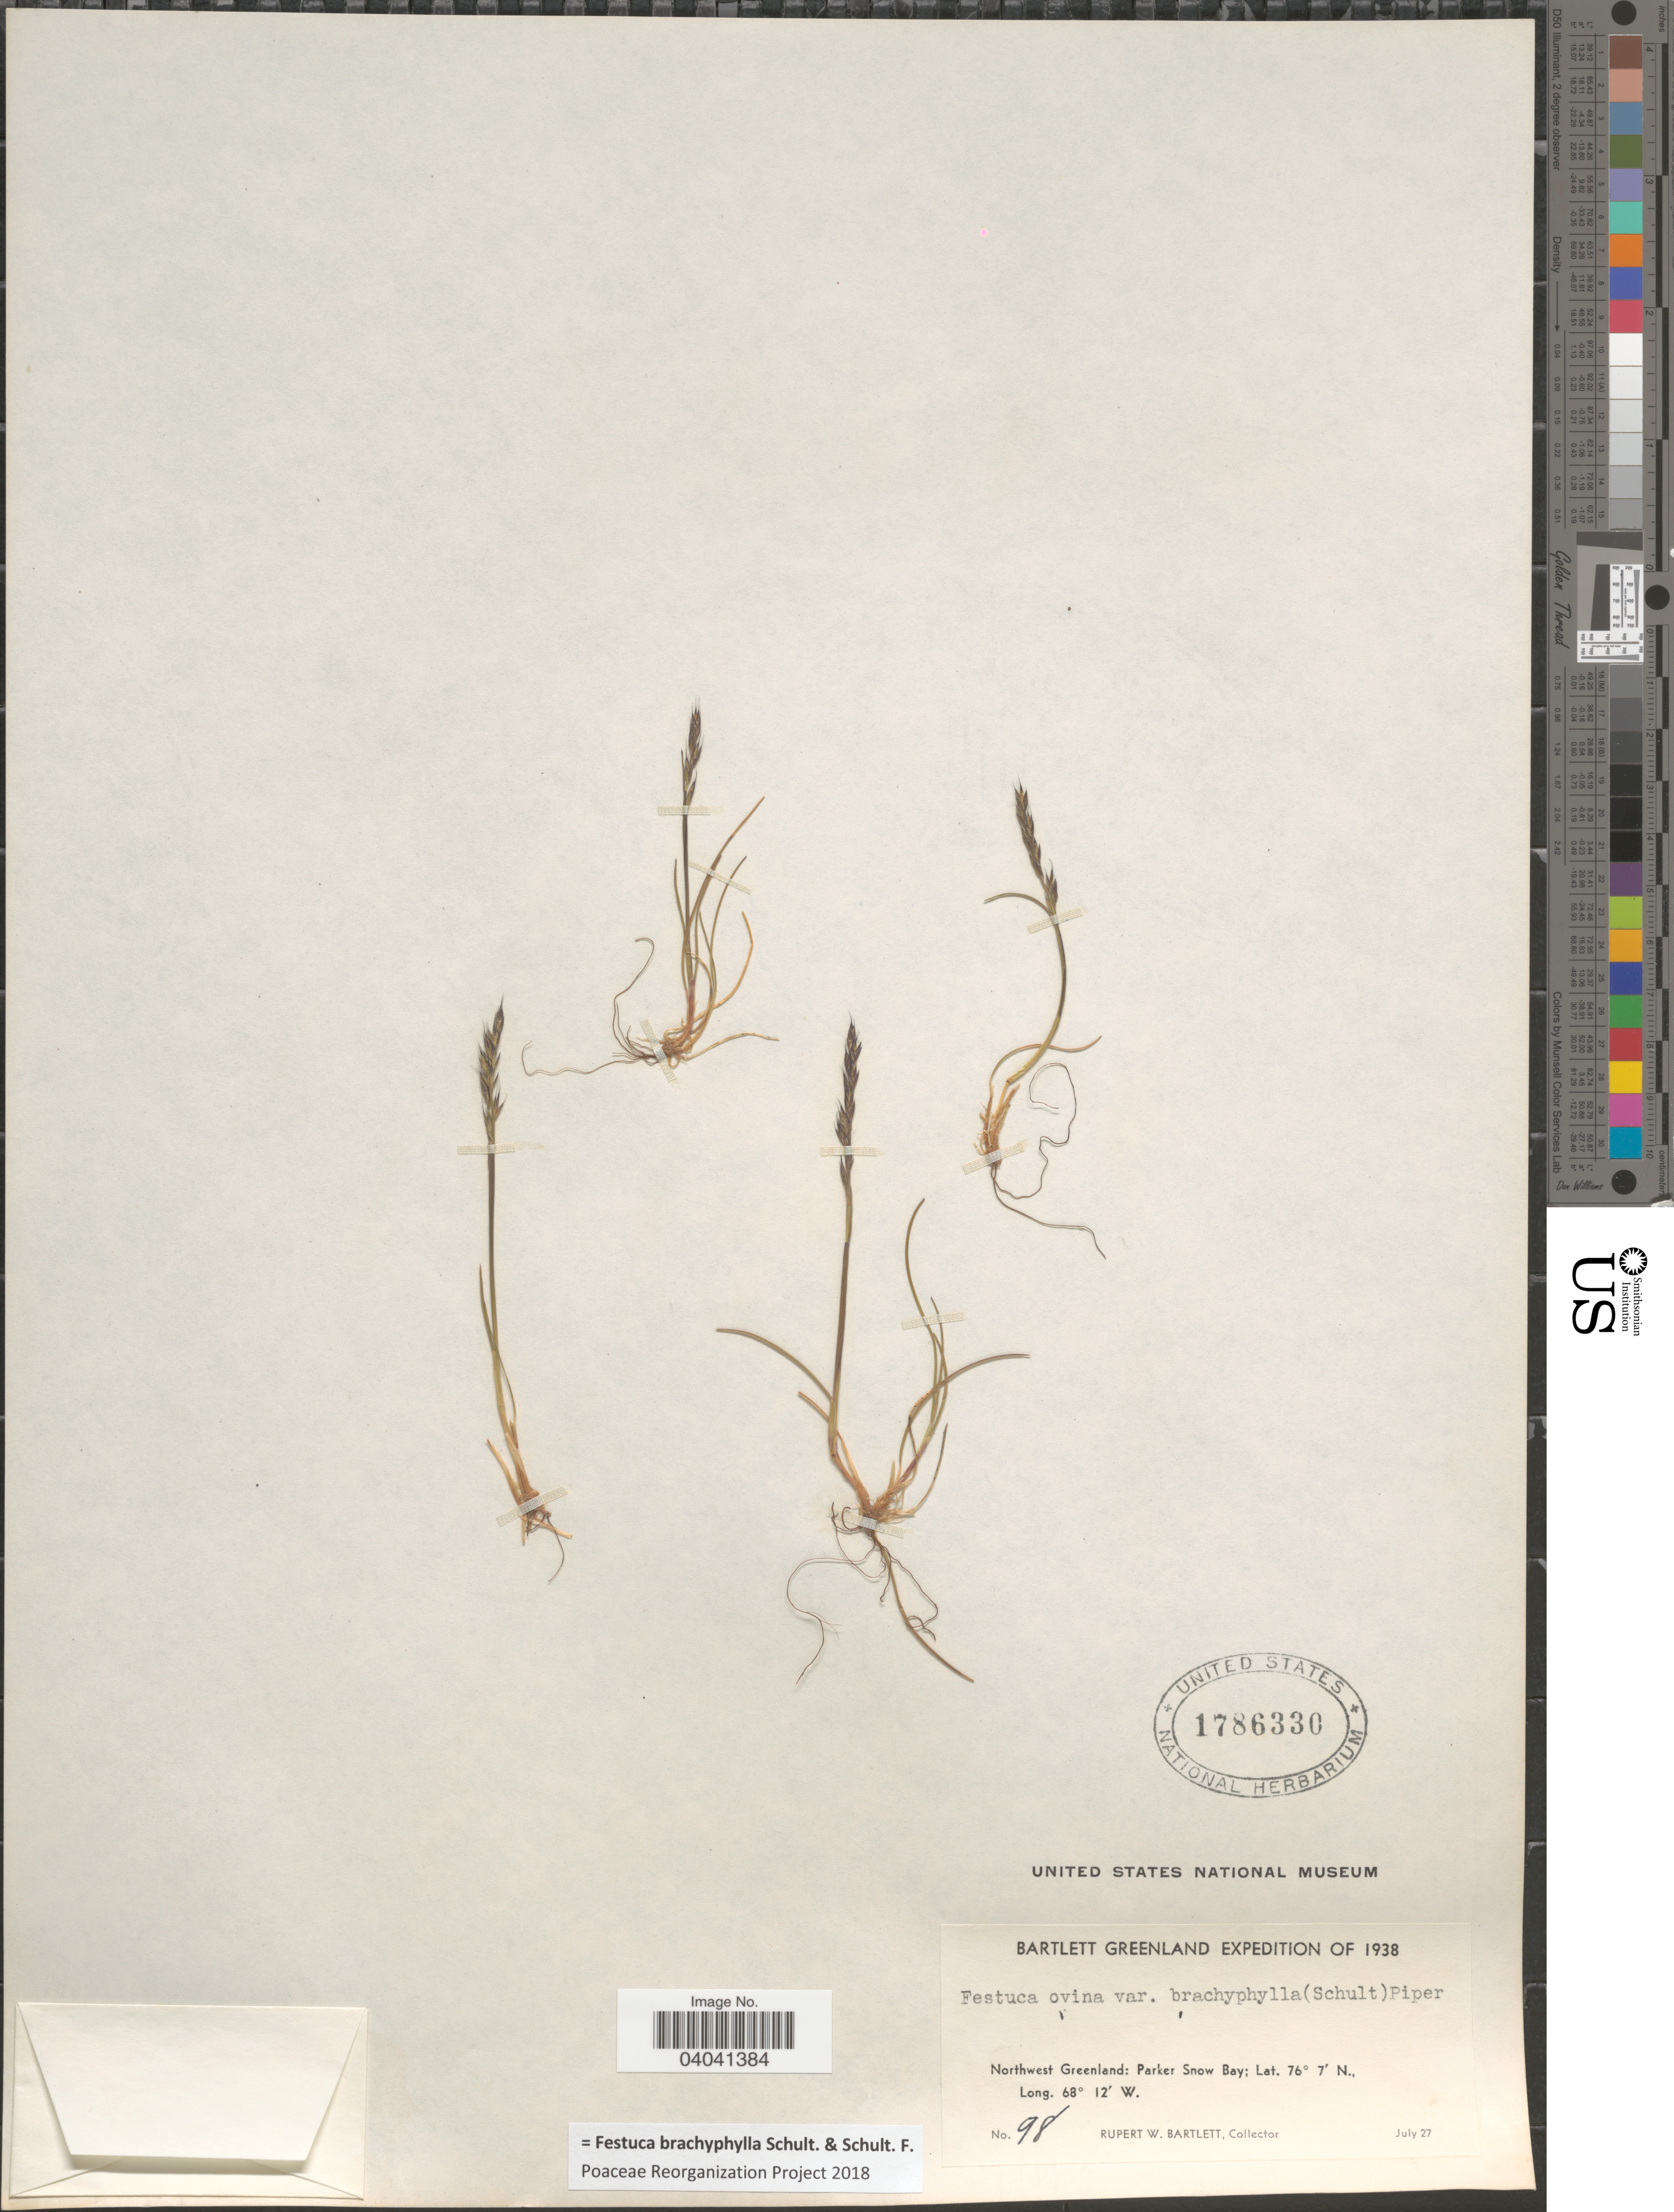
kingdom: Plantae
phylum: Tracheophyta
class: Liliopsida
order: Poales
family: Poaceae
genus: Festuca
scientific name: Festuca brachyphylla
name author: Schult. & Schult. f.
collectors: R. W. Bartlett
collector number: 98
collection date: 1938-07-27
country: Greenland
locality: Northwest Greenland: Parker Snow Bay.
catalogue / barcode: US 1786330